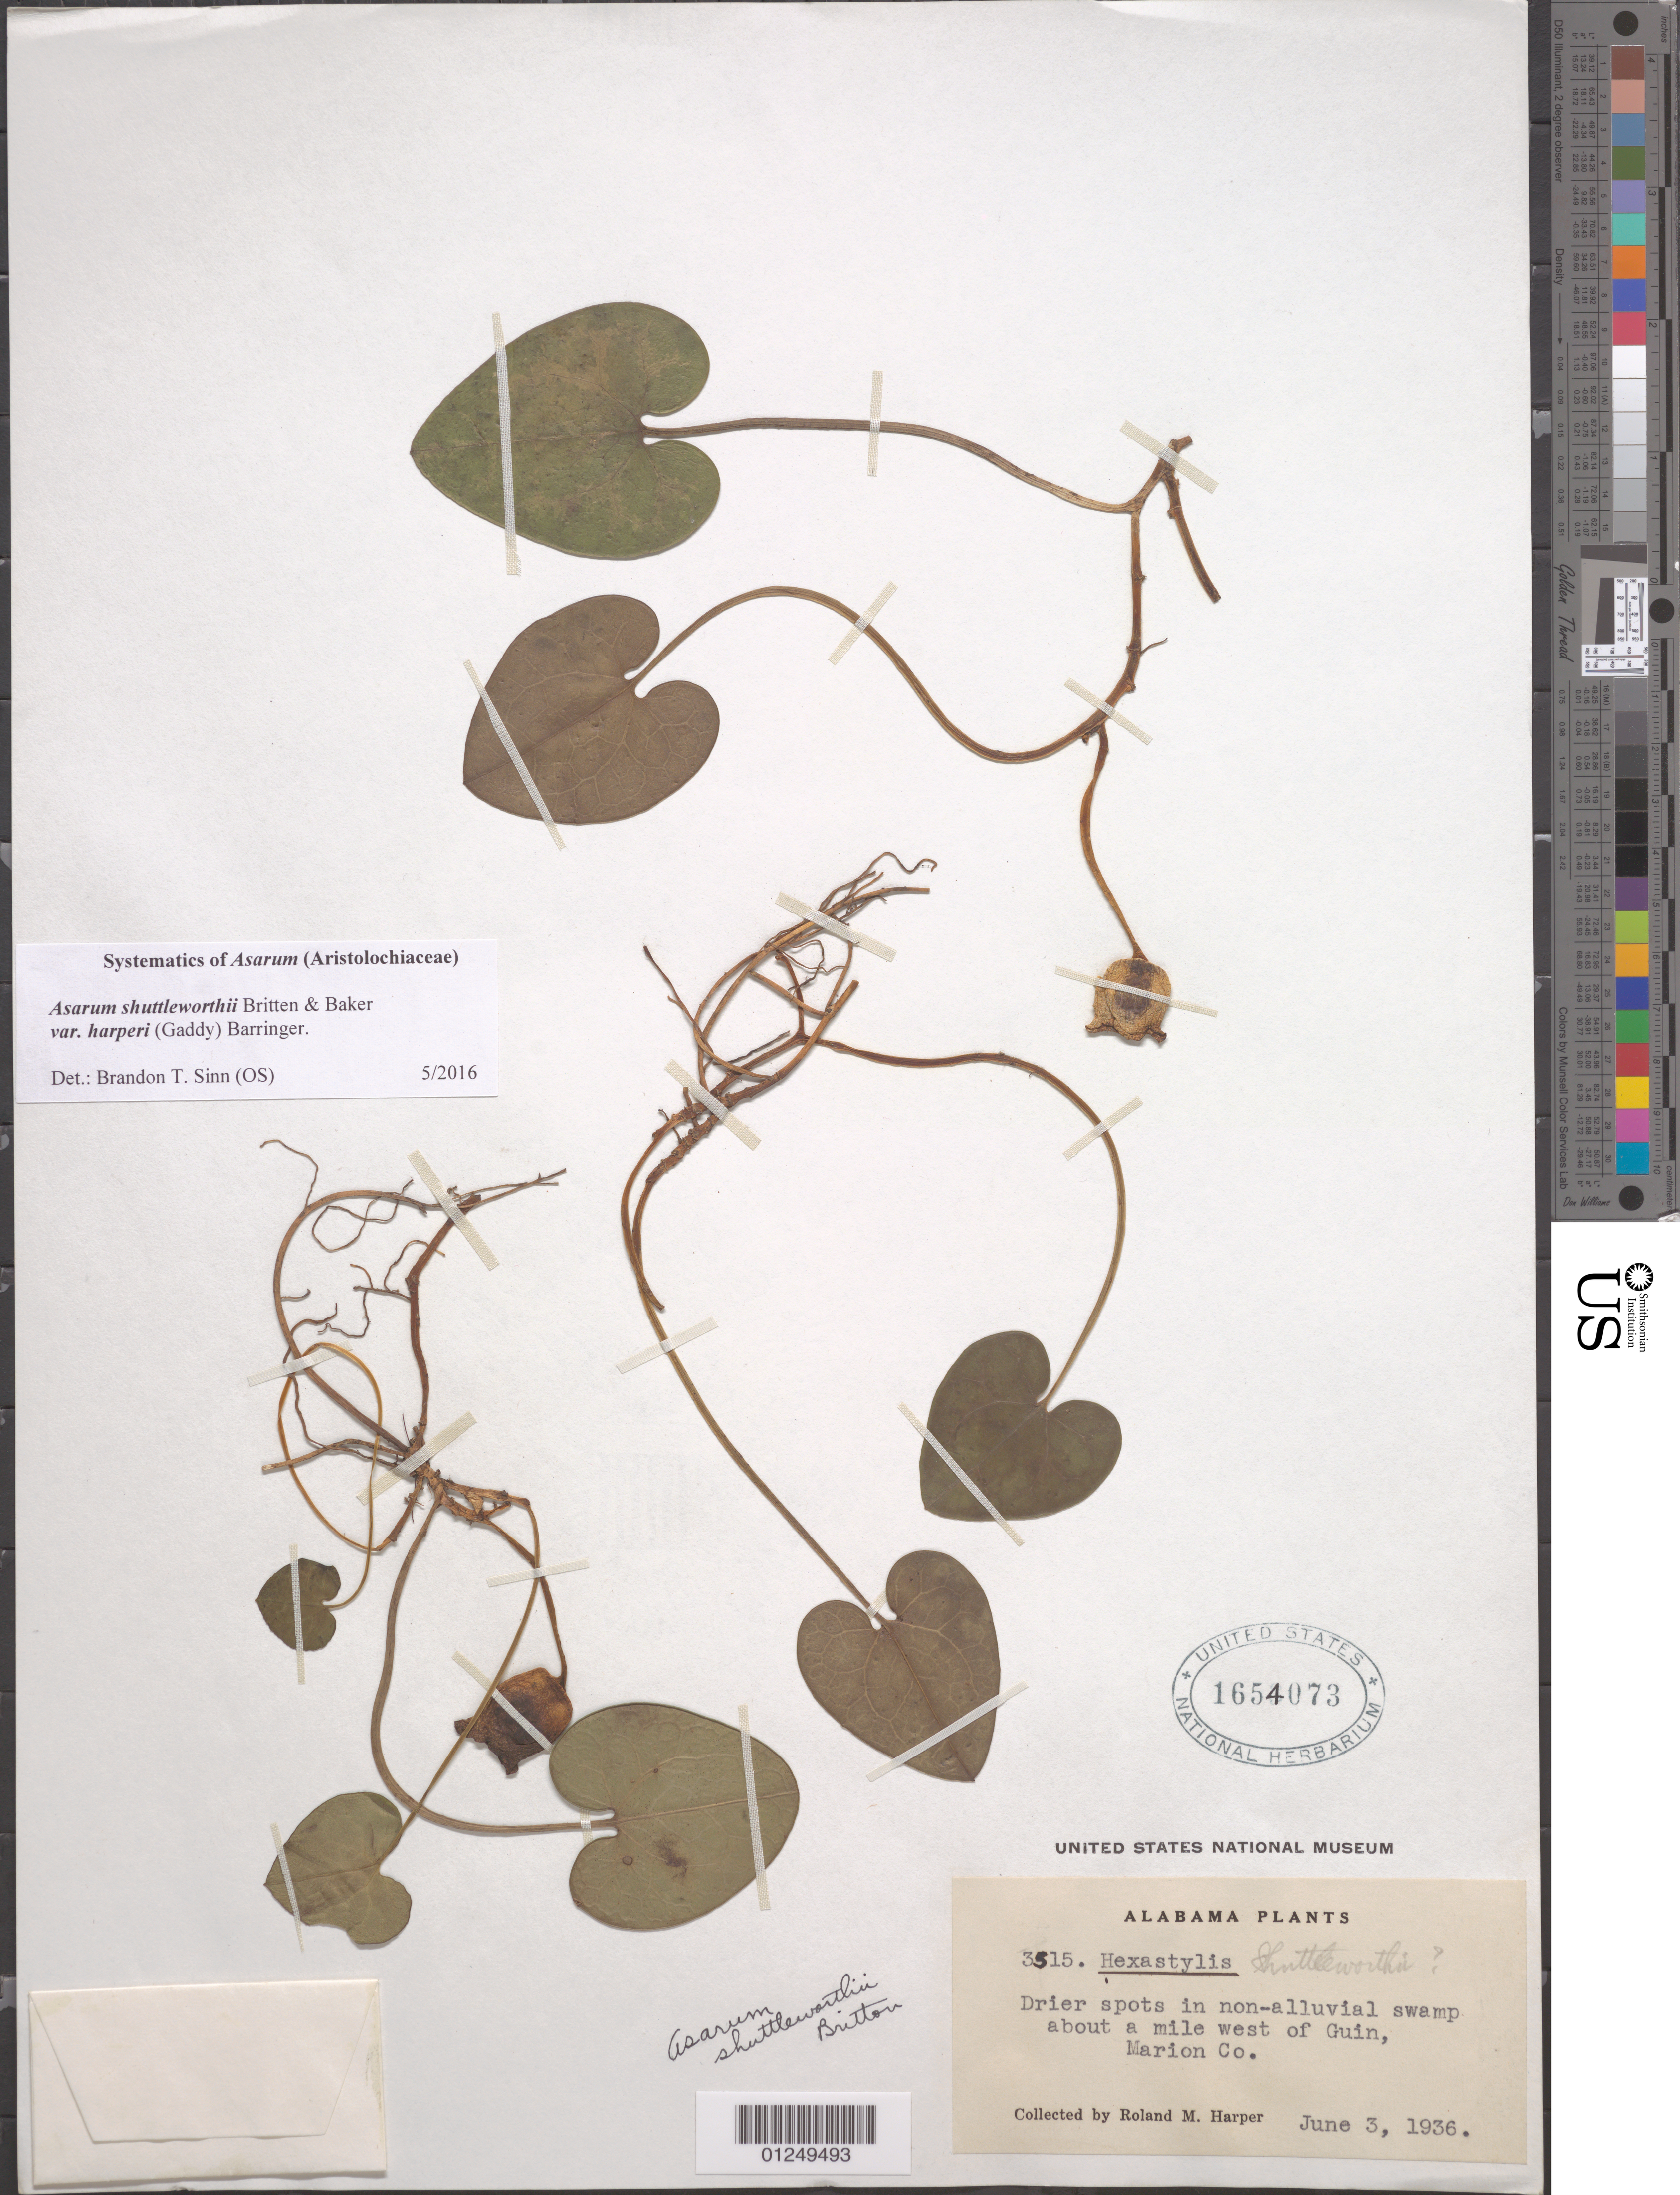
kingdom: Plantae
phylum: Tracheophyta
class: Magnoliopsida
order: Piperales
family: Aristolochiaceae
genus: Hexastylis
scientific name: Hexastylis harperi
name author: (Gaddy) B.R. Keener & L.J. Davenp.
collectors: R. Harper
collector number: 3515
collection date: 1936-06-03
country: United States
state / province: Alabama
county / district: Marion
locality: About a mile west of Guin.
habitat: Drier spots in non-alluvial swamp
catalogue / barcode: US 1654073